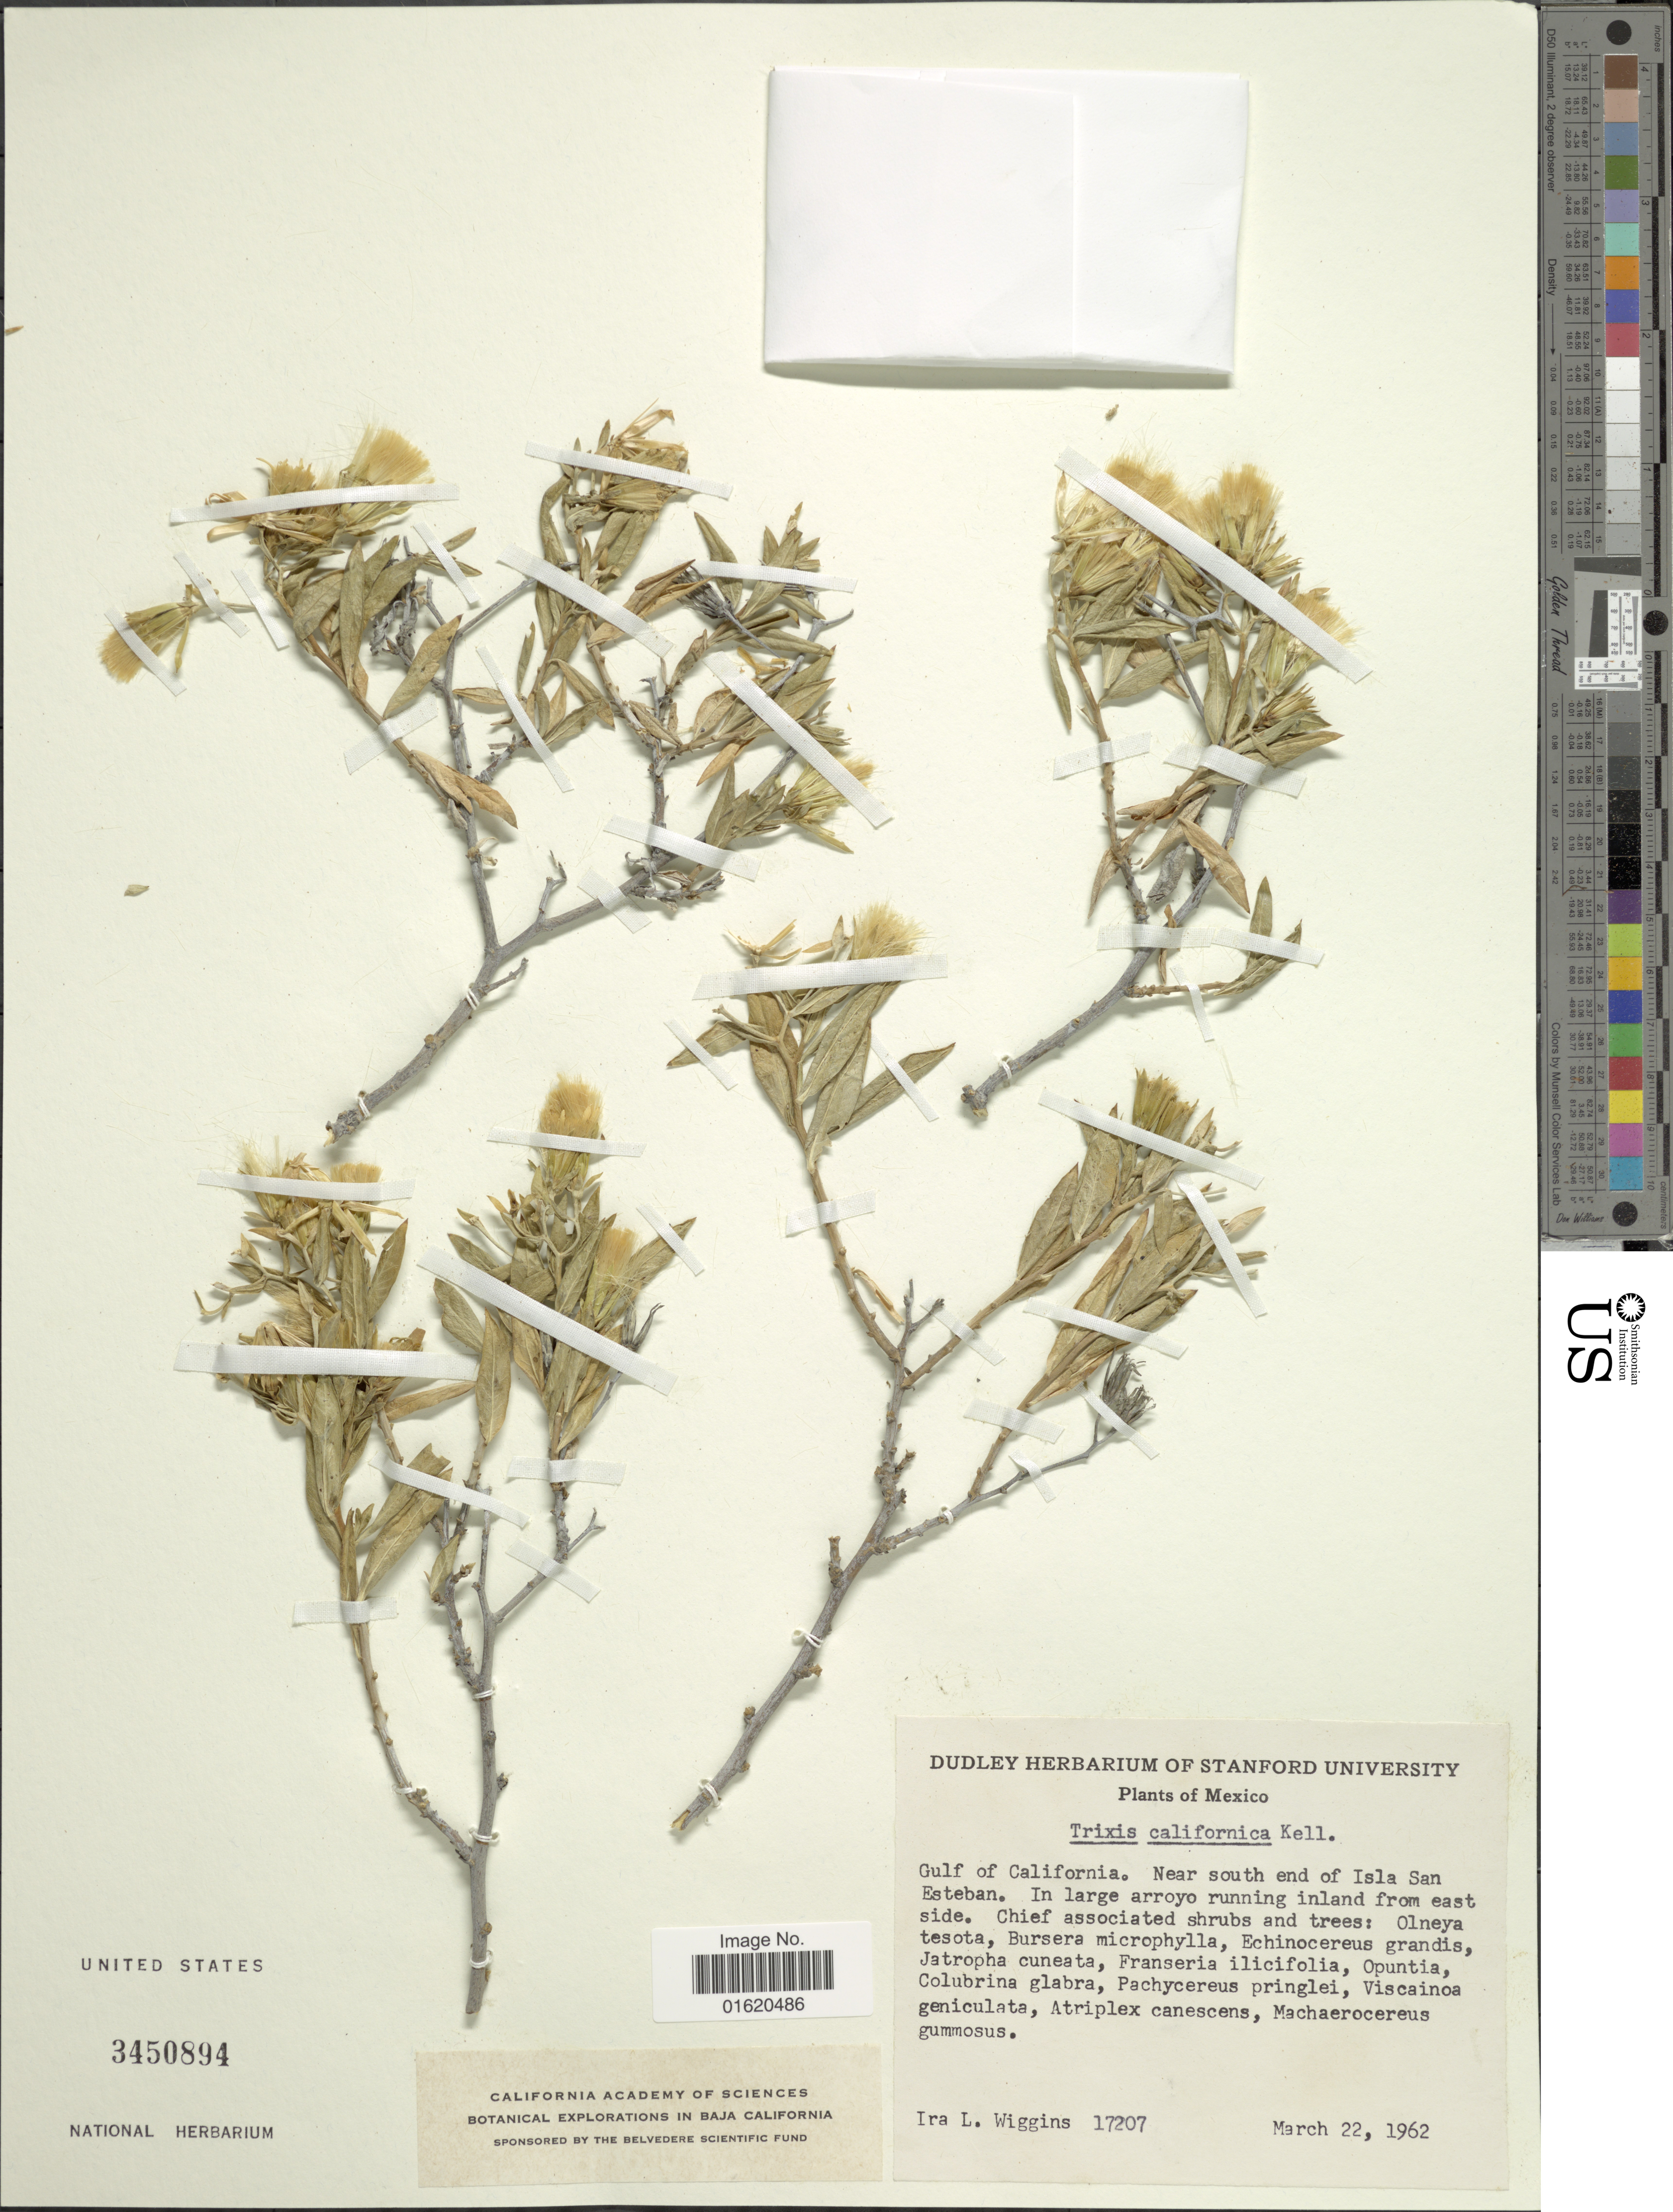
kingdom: Plantae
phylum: Tracheophyta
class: Magnoliopsida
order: Asterales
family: Asteraceae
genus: Trixis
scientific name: Trixis californica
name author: Kellogg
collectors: I. L. Wiggins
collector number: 17207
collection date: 1962-03-22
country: Mexico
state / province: Baja California Norte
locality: Gulf of California, near south end of Isla San Esteban, in large arroyo running inland from east side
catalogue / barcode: US 3450894